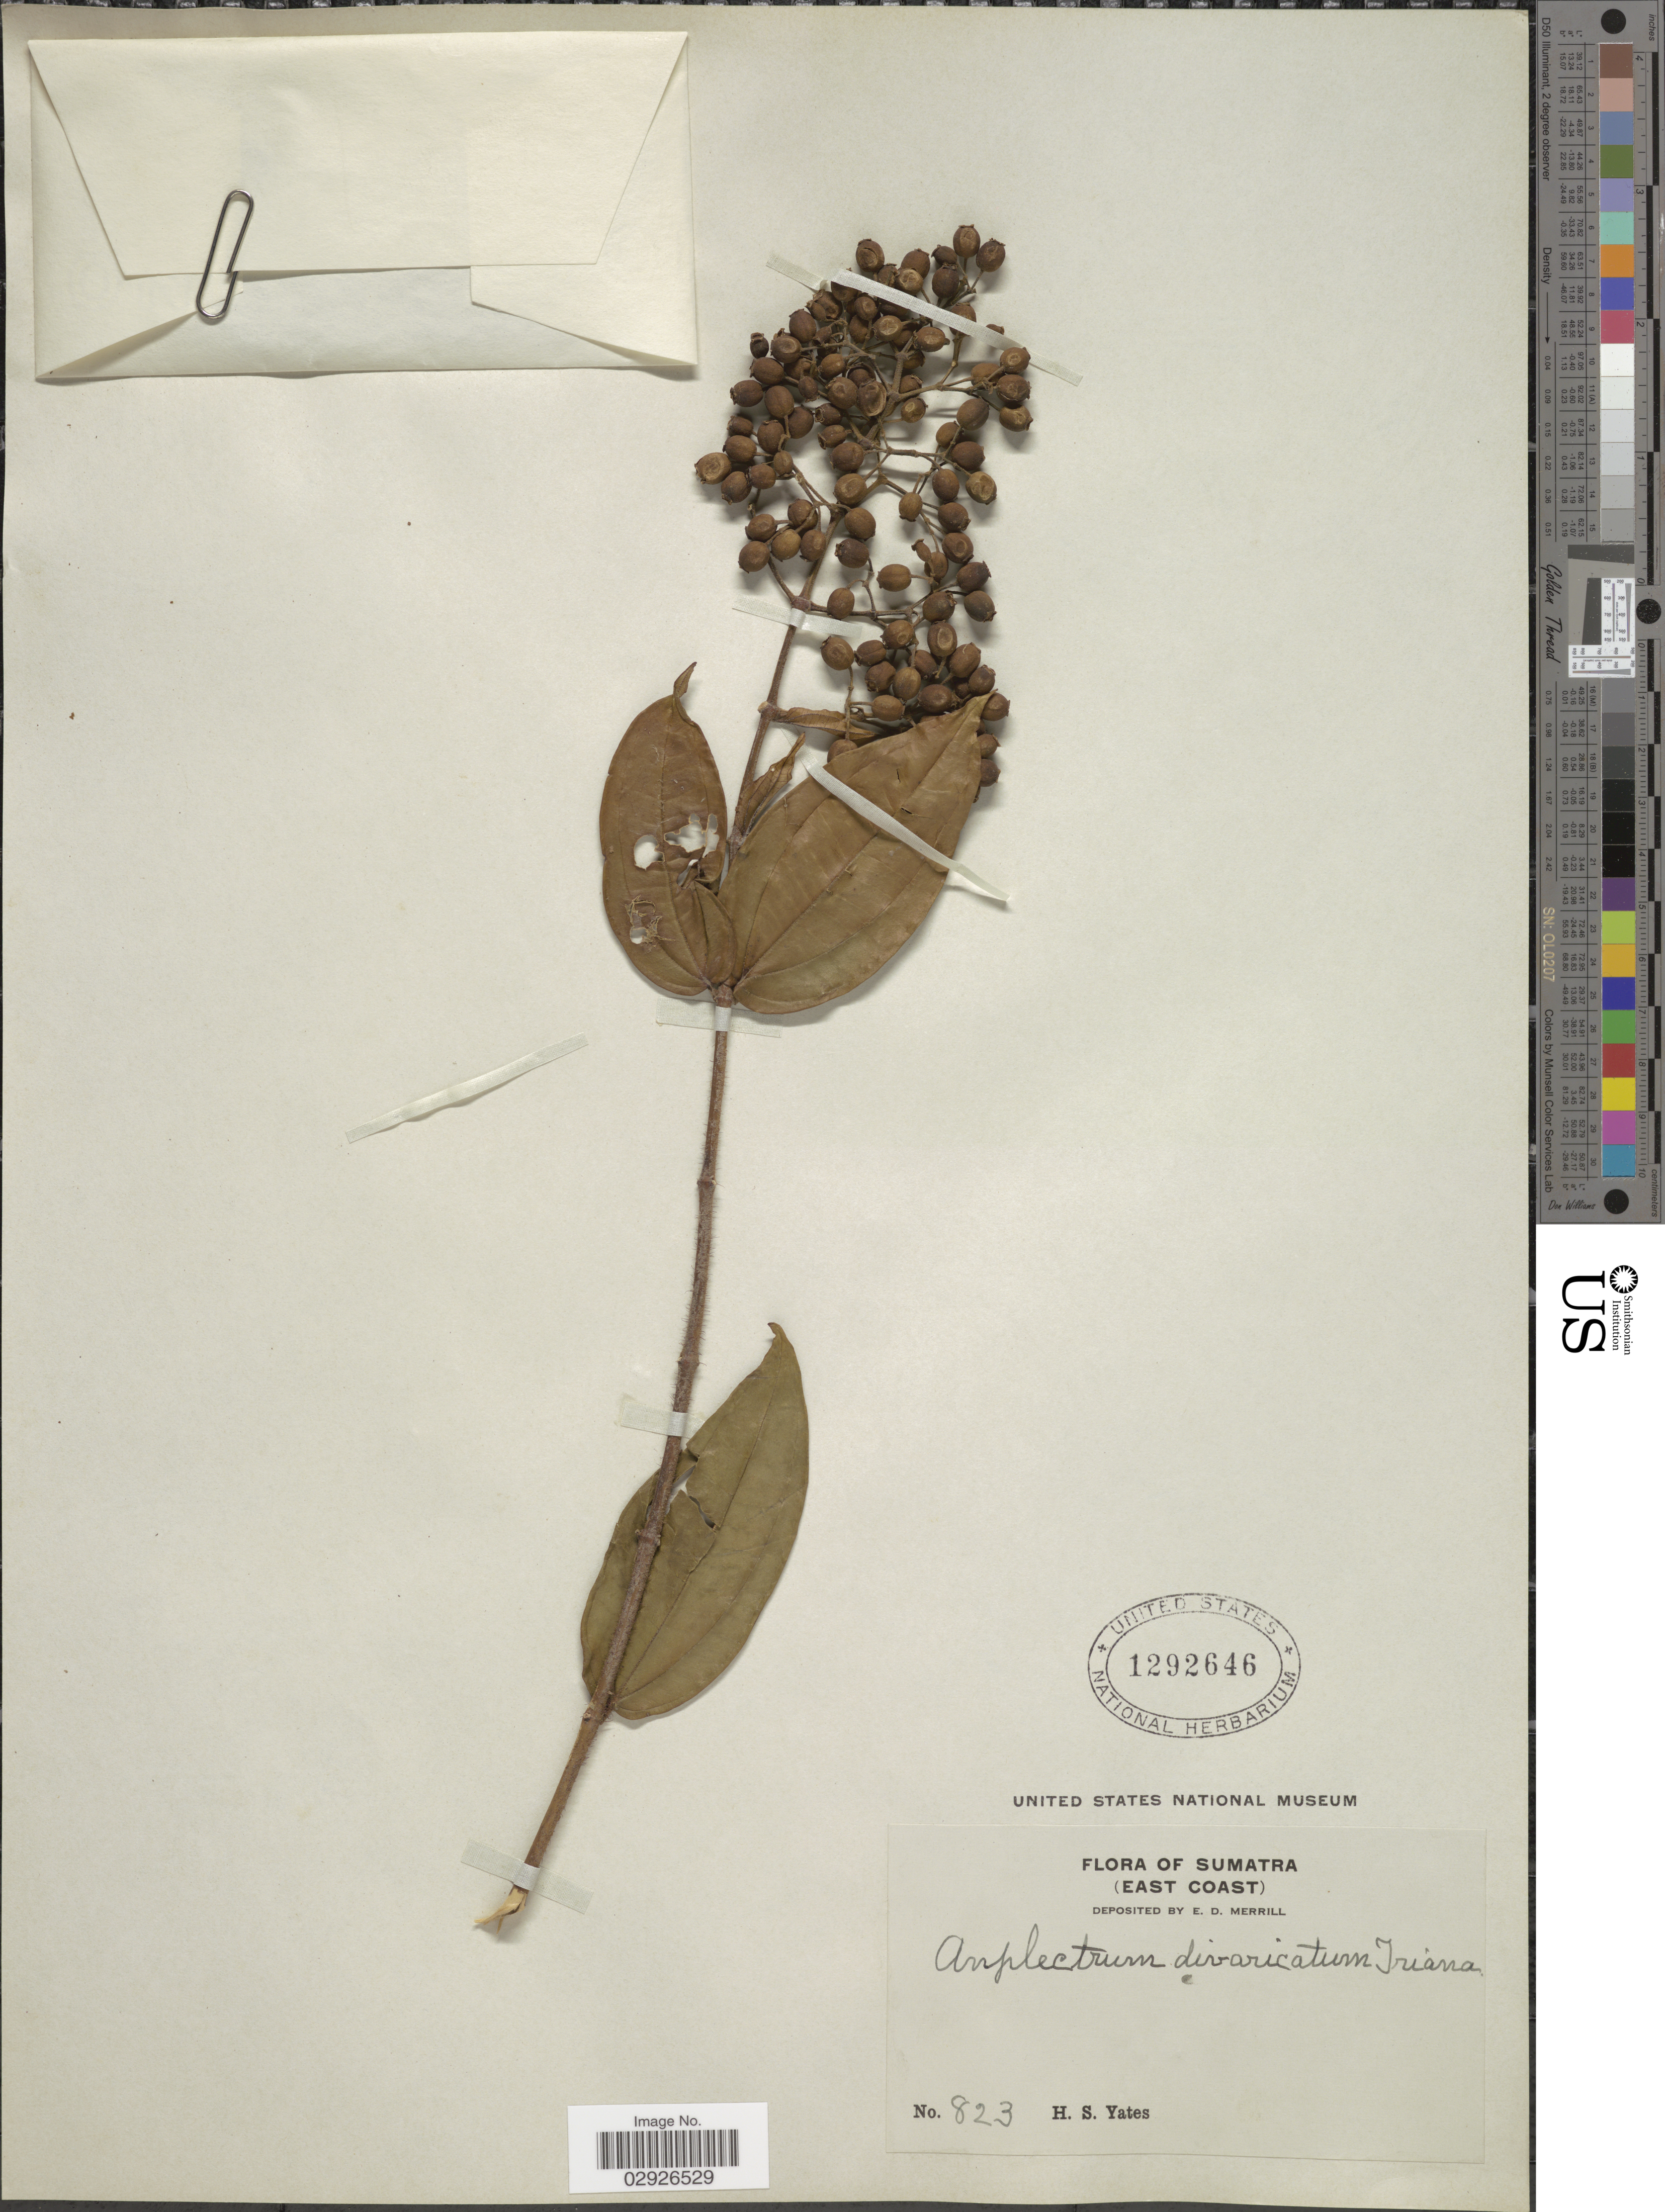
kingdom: Plantae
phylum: Tracheophyta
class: Magnoliopsida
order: Myrtales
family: Melastomataceae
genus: Diplectria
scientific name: Diplectria divaricata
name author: (Willd.) Kuntze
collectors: H. S. Yates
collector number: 823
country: Indonesia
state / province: Sumatra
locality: (East Coast).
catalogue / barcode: US 1292646